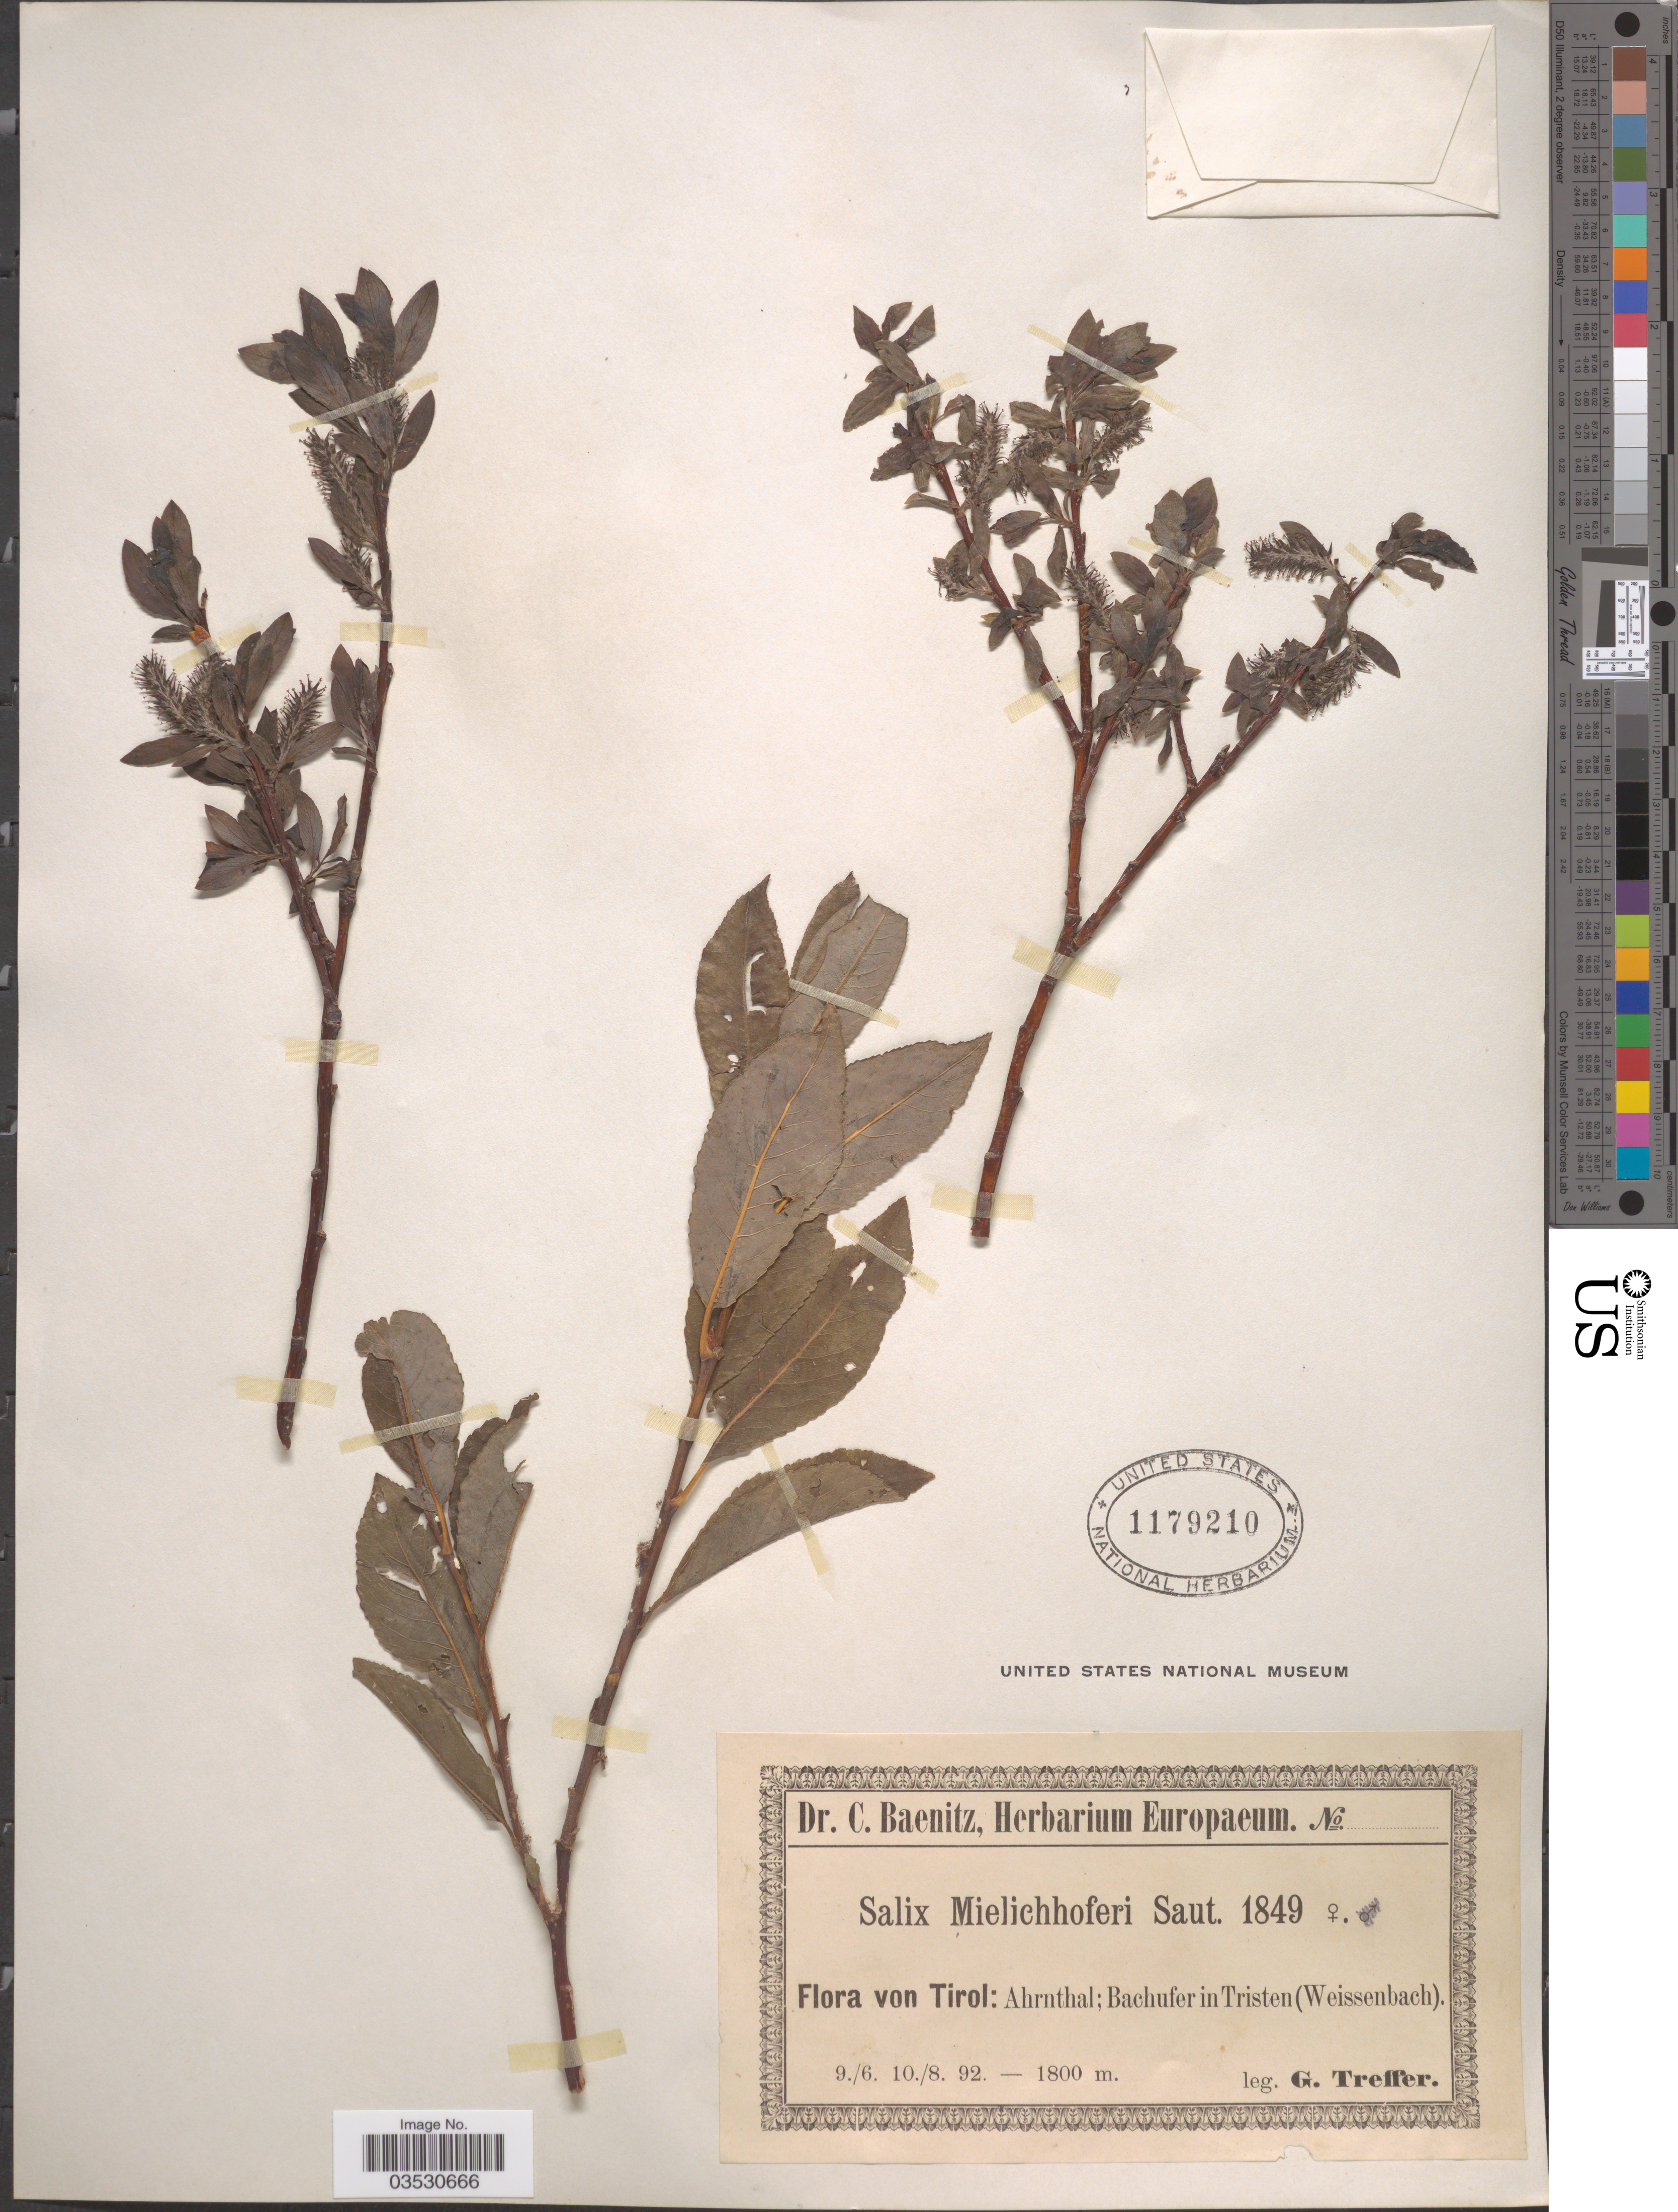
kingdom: Plantae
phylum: Tracheophyta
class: Magnoliopsida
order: Malpighiales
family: Salicaceae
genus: Salix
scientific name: Salix mielichoferi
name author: Tausch ex Andersson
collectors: G. Treffer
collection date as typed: Transcribed d/m/y: 9/6/92 to 10/8/92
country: Italy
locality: Ahrnthal; Bachufer in Tristen (Weissenbach).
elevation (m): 1800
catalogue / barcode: US 1179210